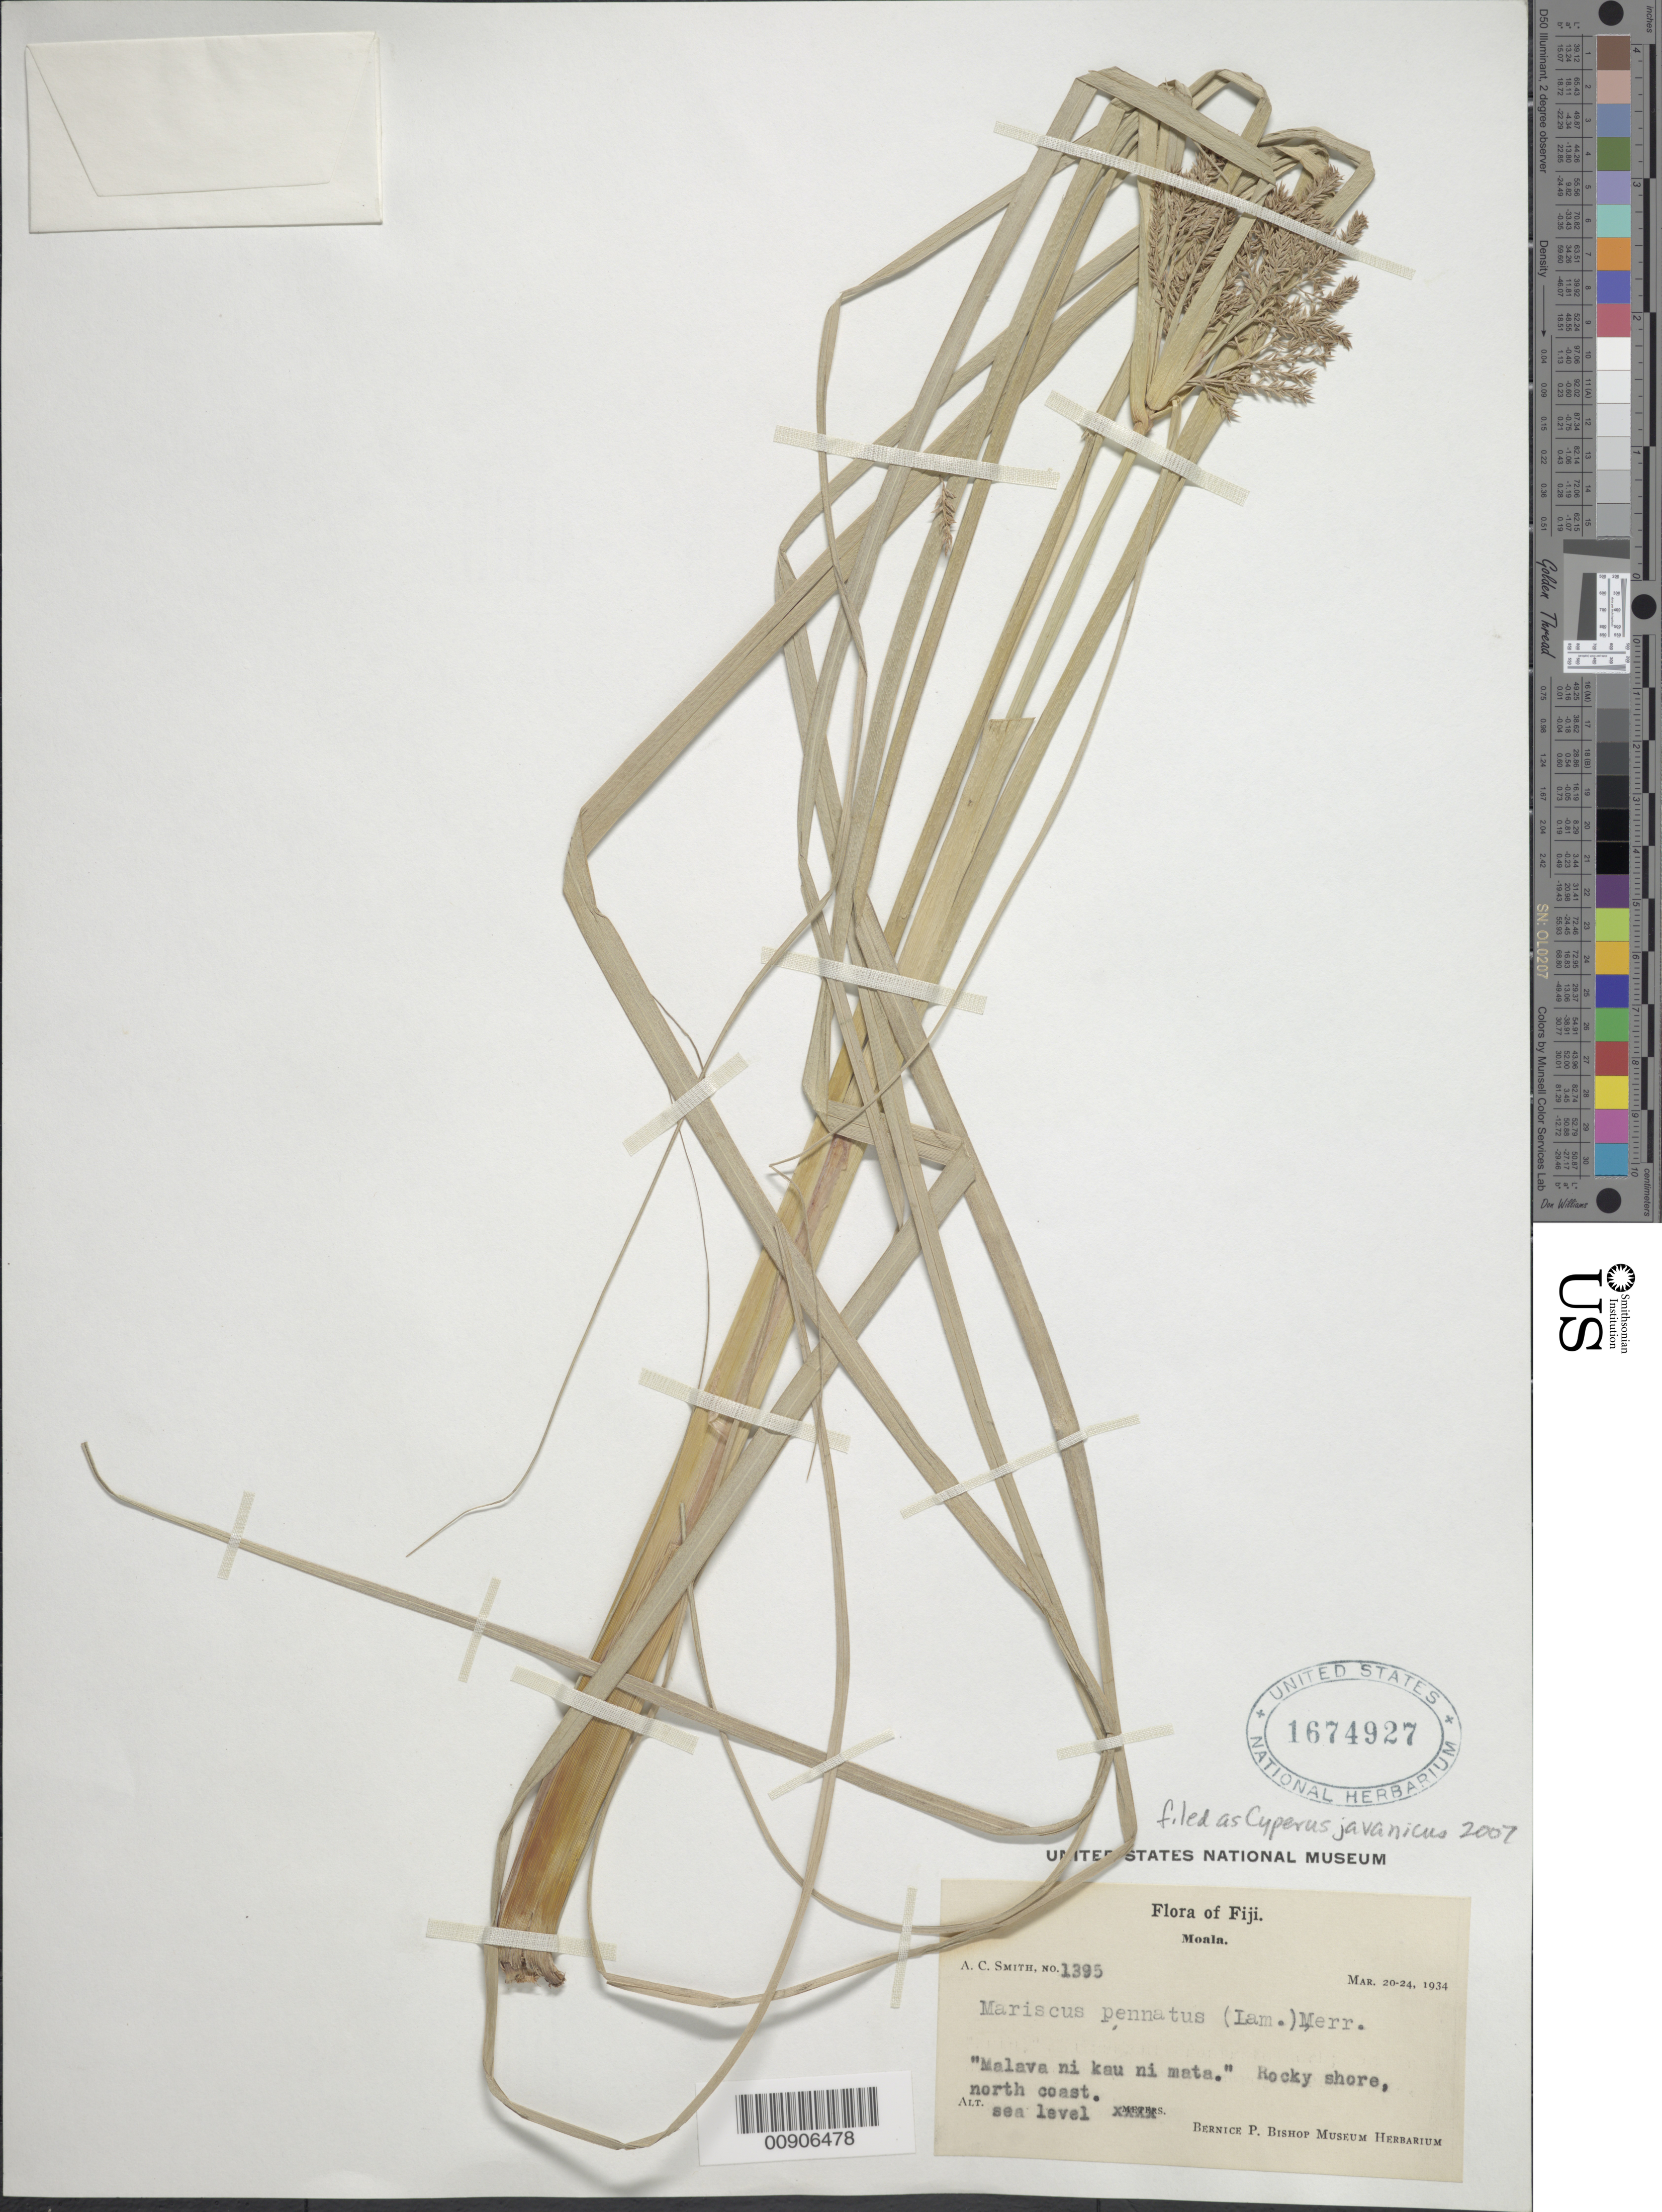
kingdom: Plantae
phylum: Tracheophyta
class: Liliopsida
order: Poales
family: Cyperaceae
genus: Cyperus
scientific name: Cyperus javanicus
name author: Houtt.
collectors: C. A. Smith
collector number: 1395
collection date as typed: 20 Mar 1934 to 24 Mar 1934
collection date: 1934-03-20/1934-03-24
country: Fiji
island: Moala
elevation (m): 0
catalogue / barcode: US 1674927